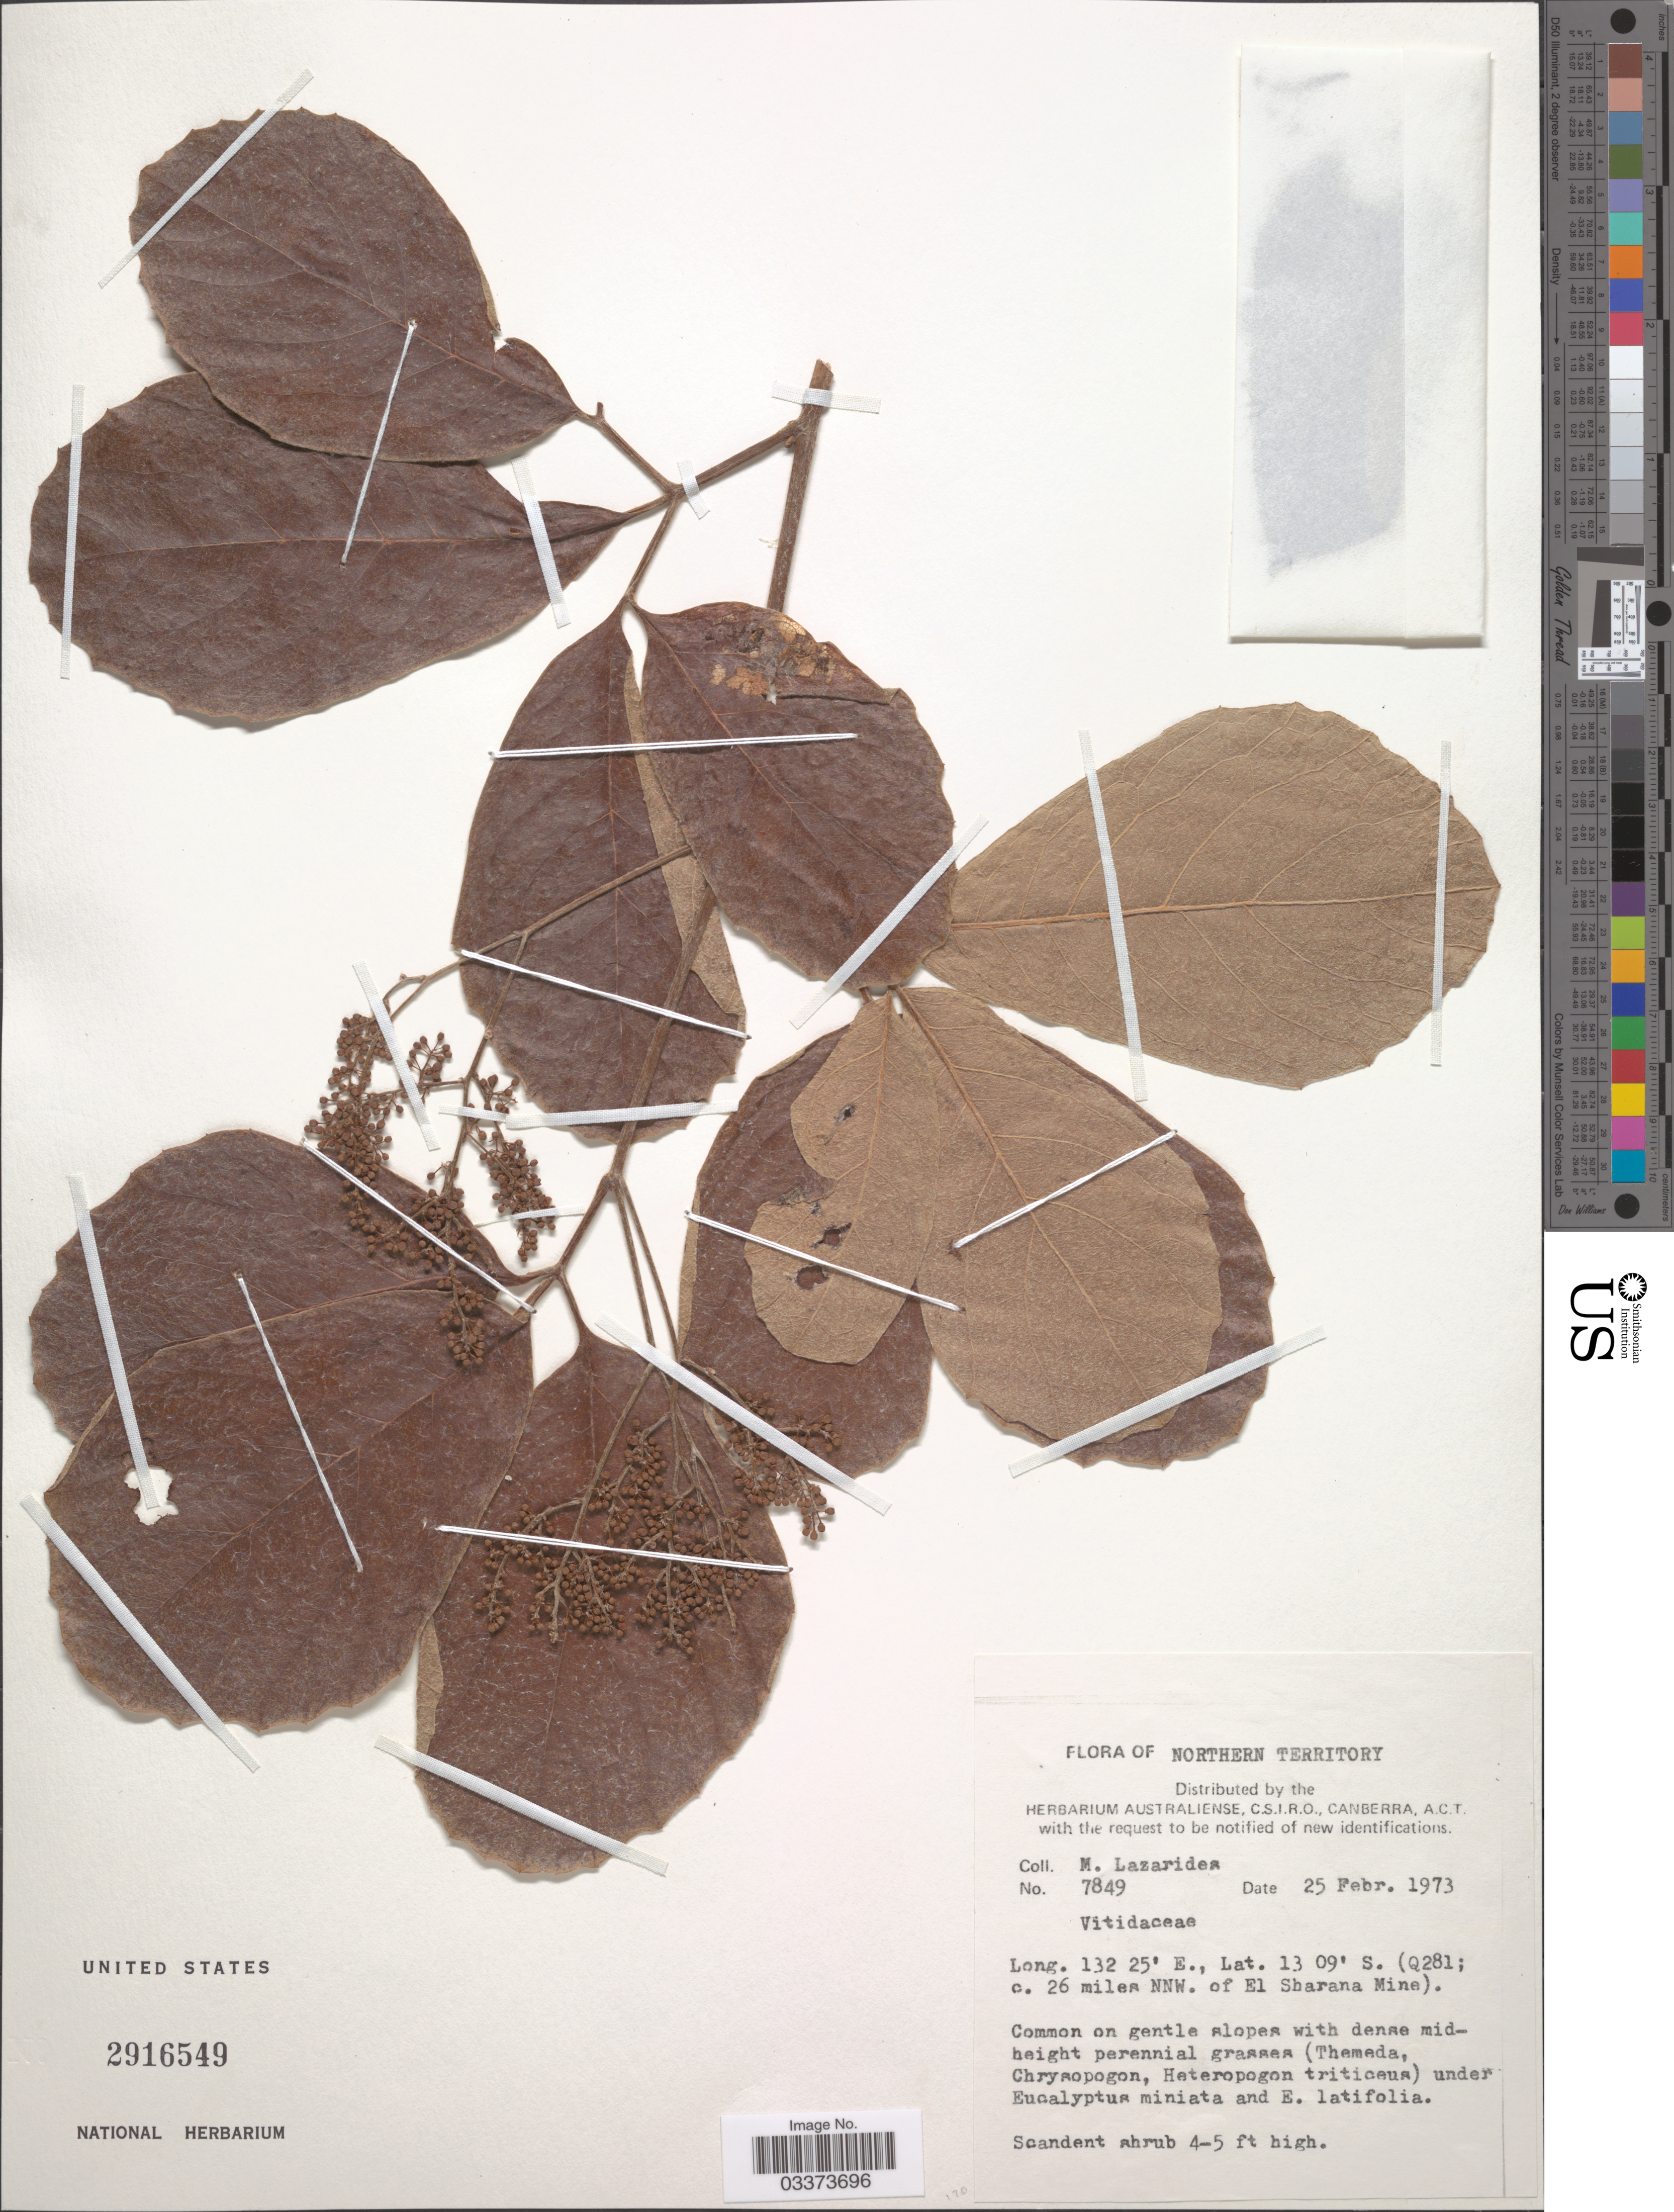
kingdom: Plantae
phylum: Tracheophyta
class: Magnoliopsida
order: Vitales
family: Vitaceae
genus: Ampelocissus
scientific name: Ampelocissus frutescens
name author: Jackes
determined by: Jackes, B. R.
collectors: M. Lazarides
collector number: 7849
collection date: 1973-02-25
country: Australia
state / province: Northern Territory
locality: (Q281; c. 26 miles NNW. of El Sharana Mine).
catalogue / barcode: US 2916549